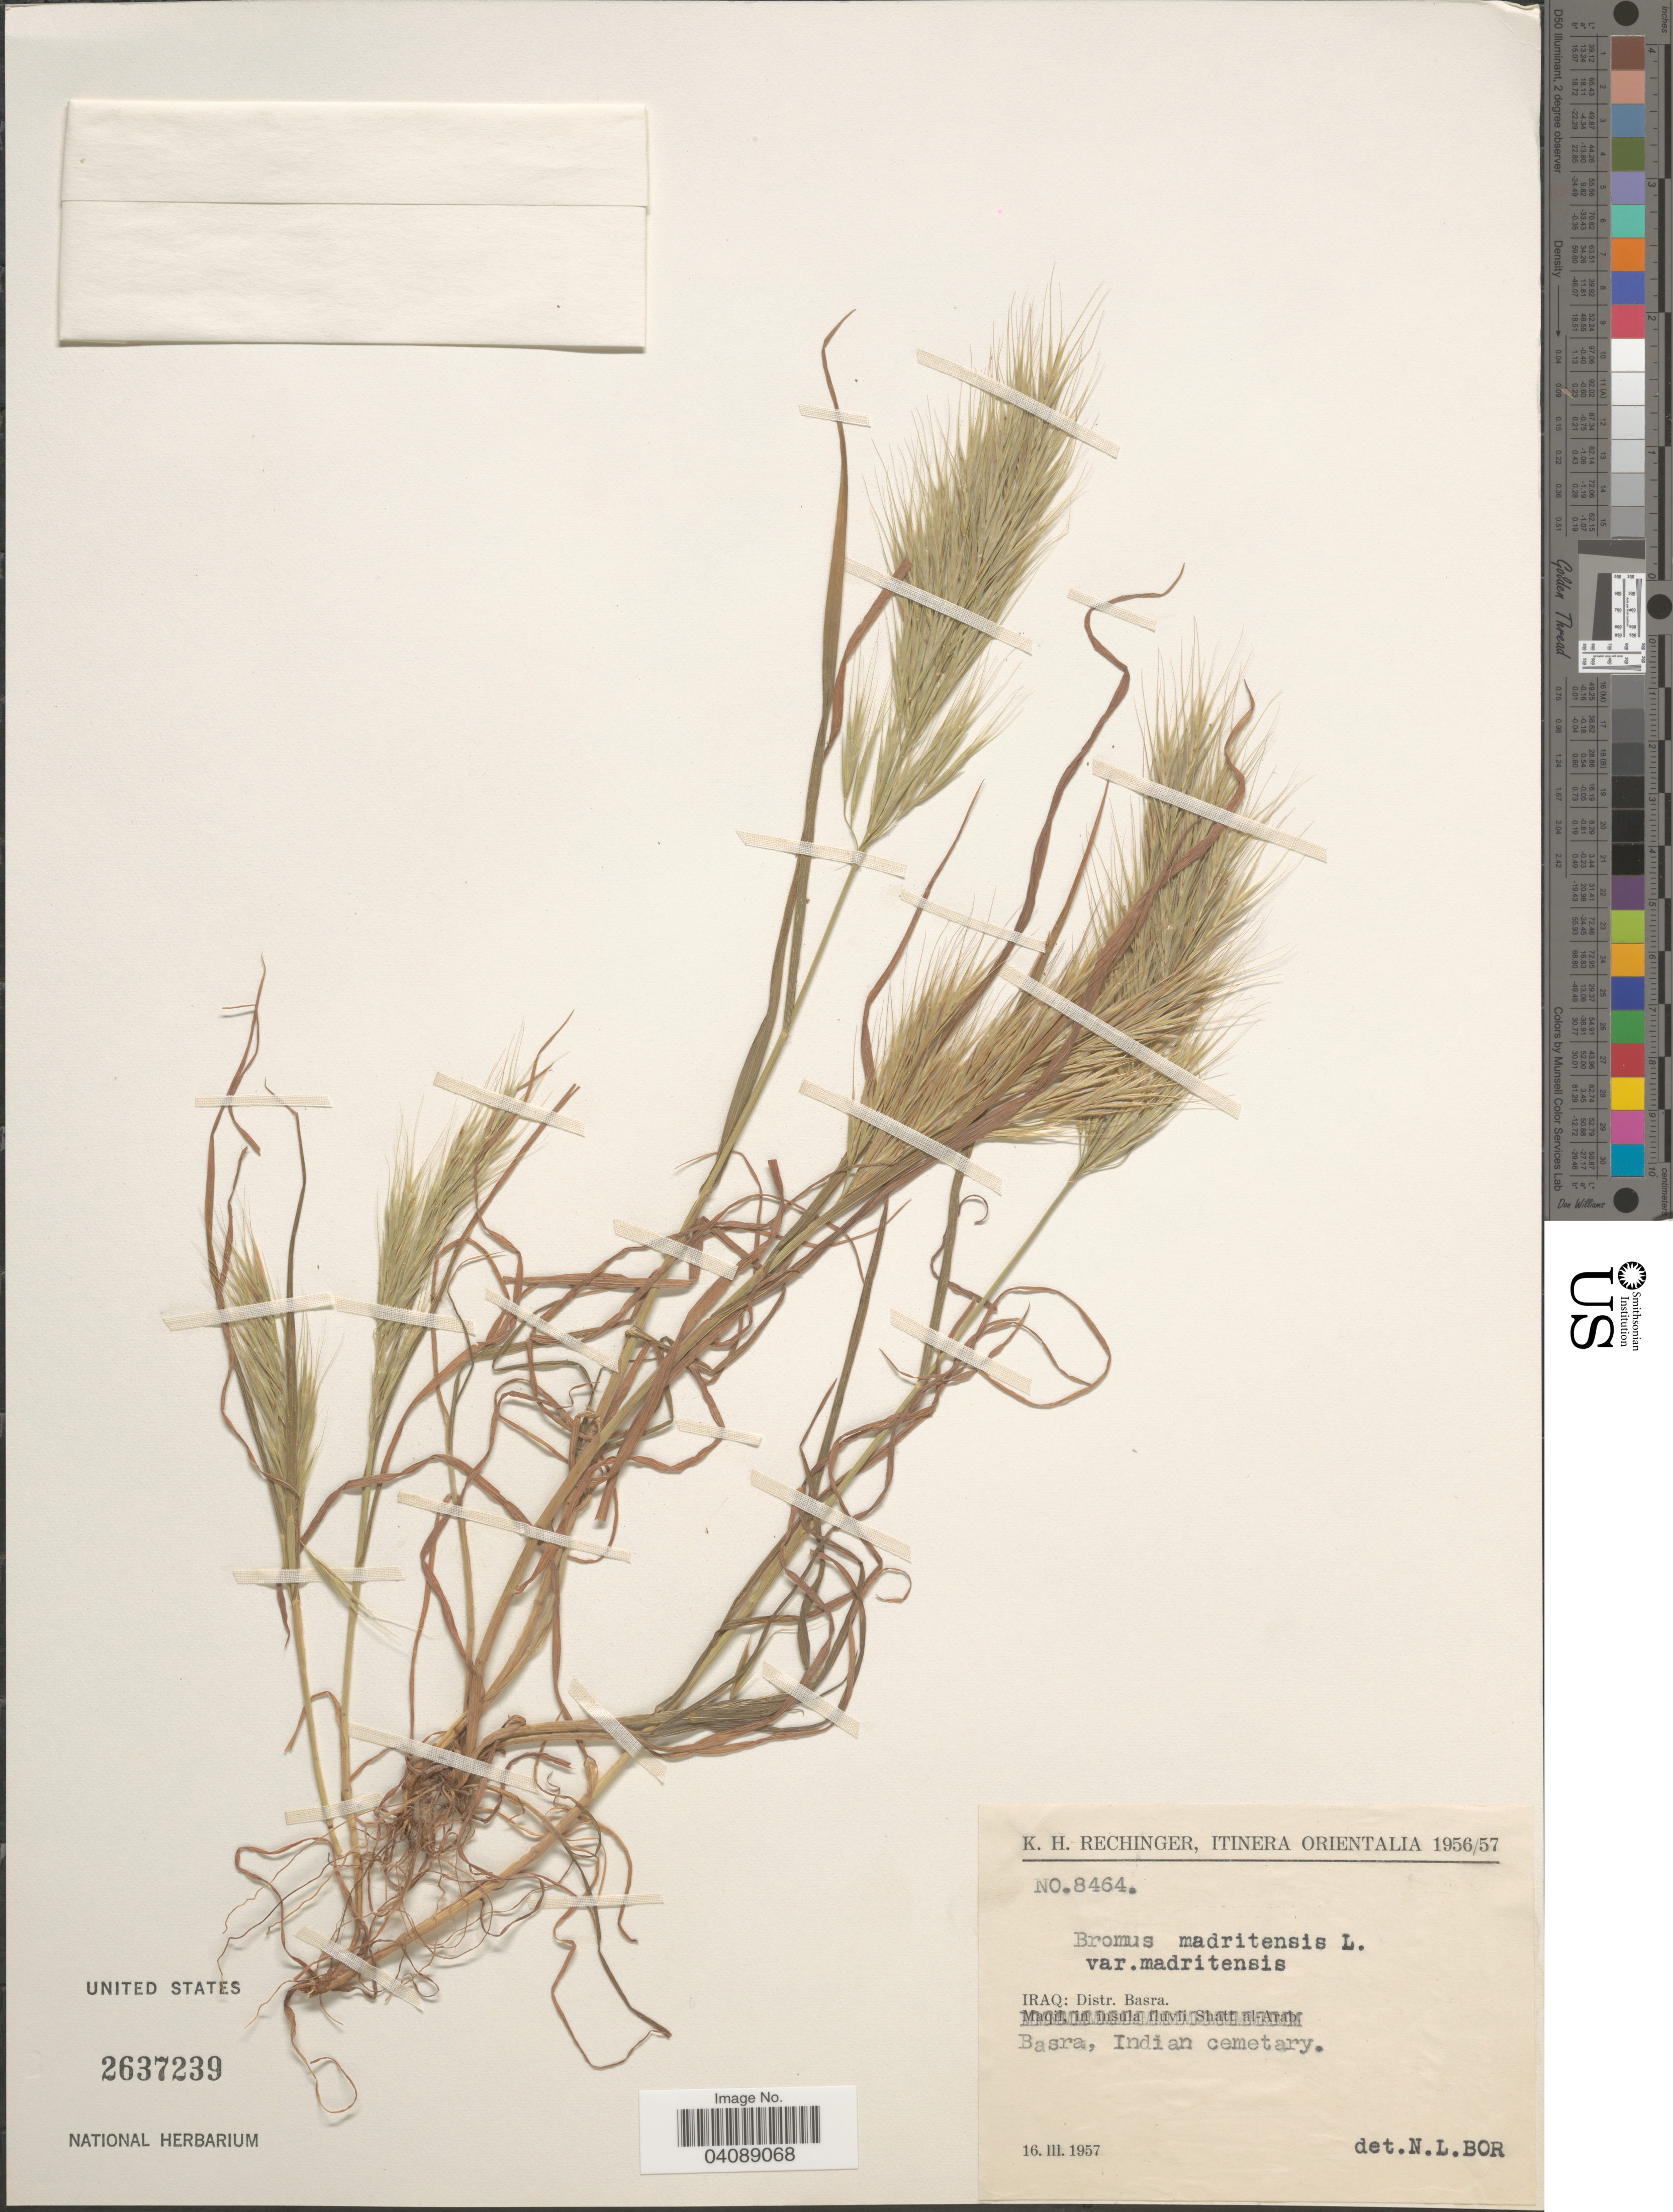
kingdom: Plantae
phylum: Tracheophyta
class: Liliopsida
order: Poales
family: Poaceae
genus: Bromus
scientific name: Bromus madritensis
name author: L.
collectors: K. H. Rechinger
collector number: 8464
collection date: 1957-03-16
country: Iraq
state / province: Al Basrah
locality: Itinera Orientalia 1956/57. Distr. Basra. Basra, Indian cemetary.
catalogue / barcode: US 2637239